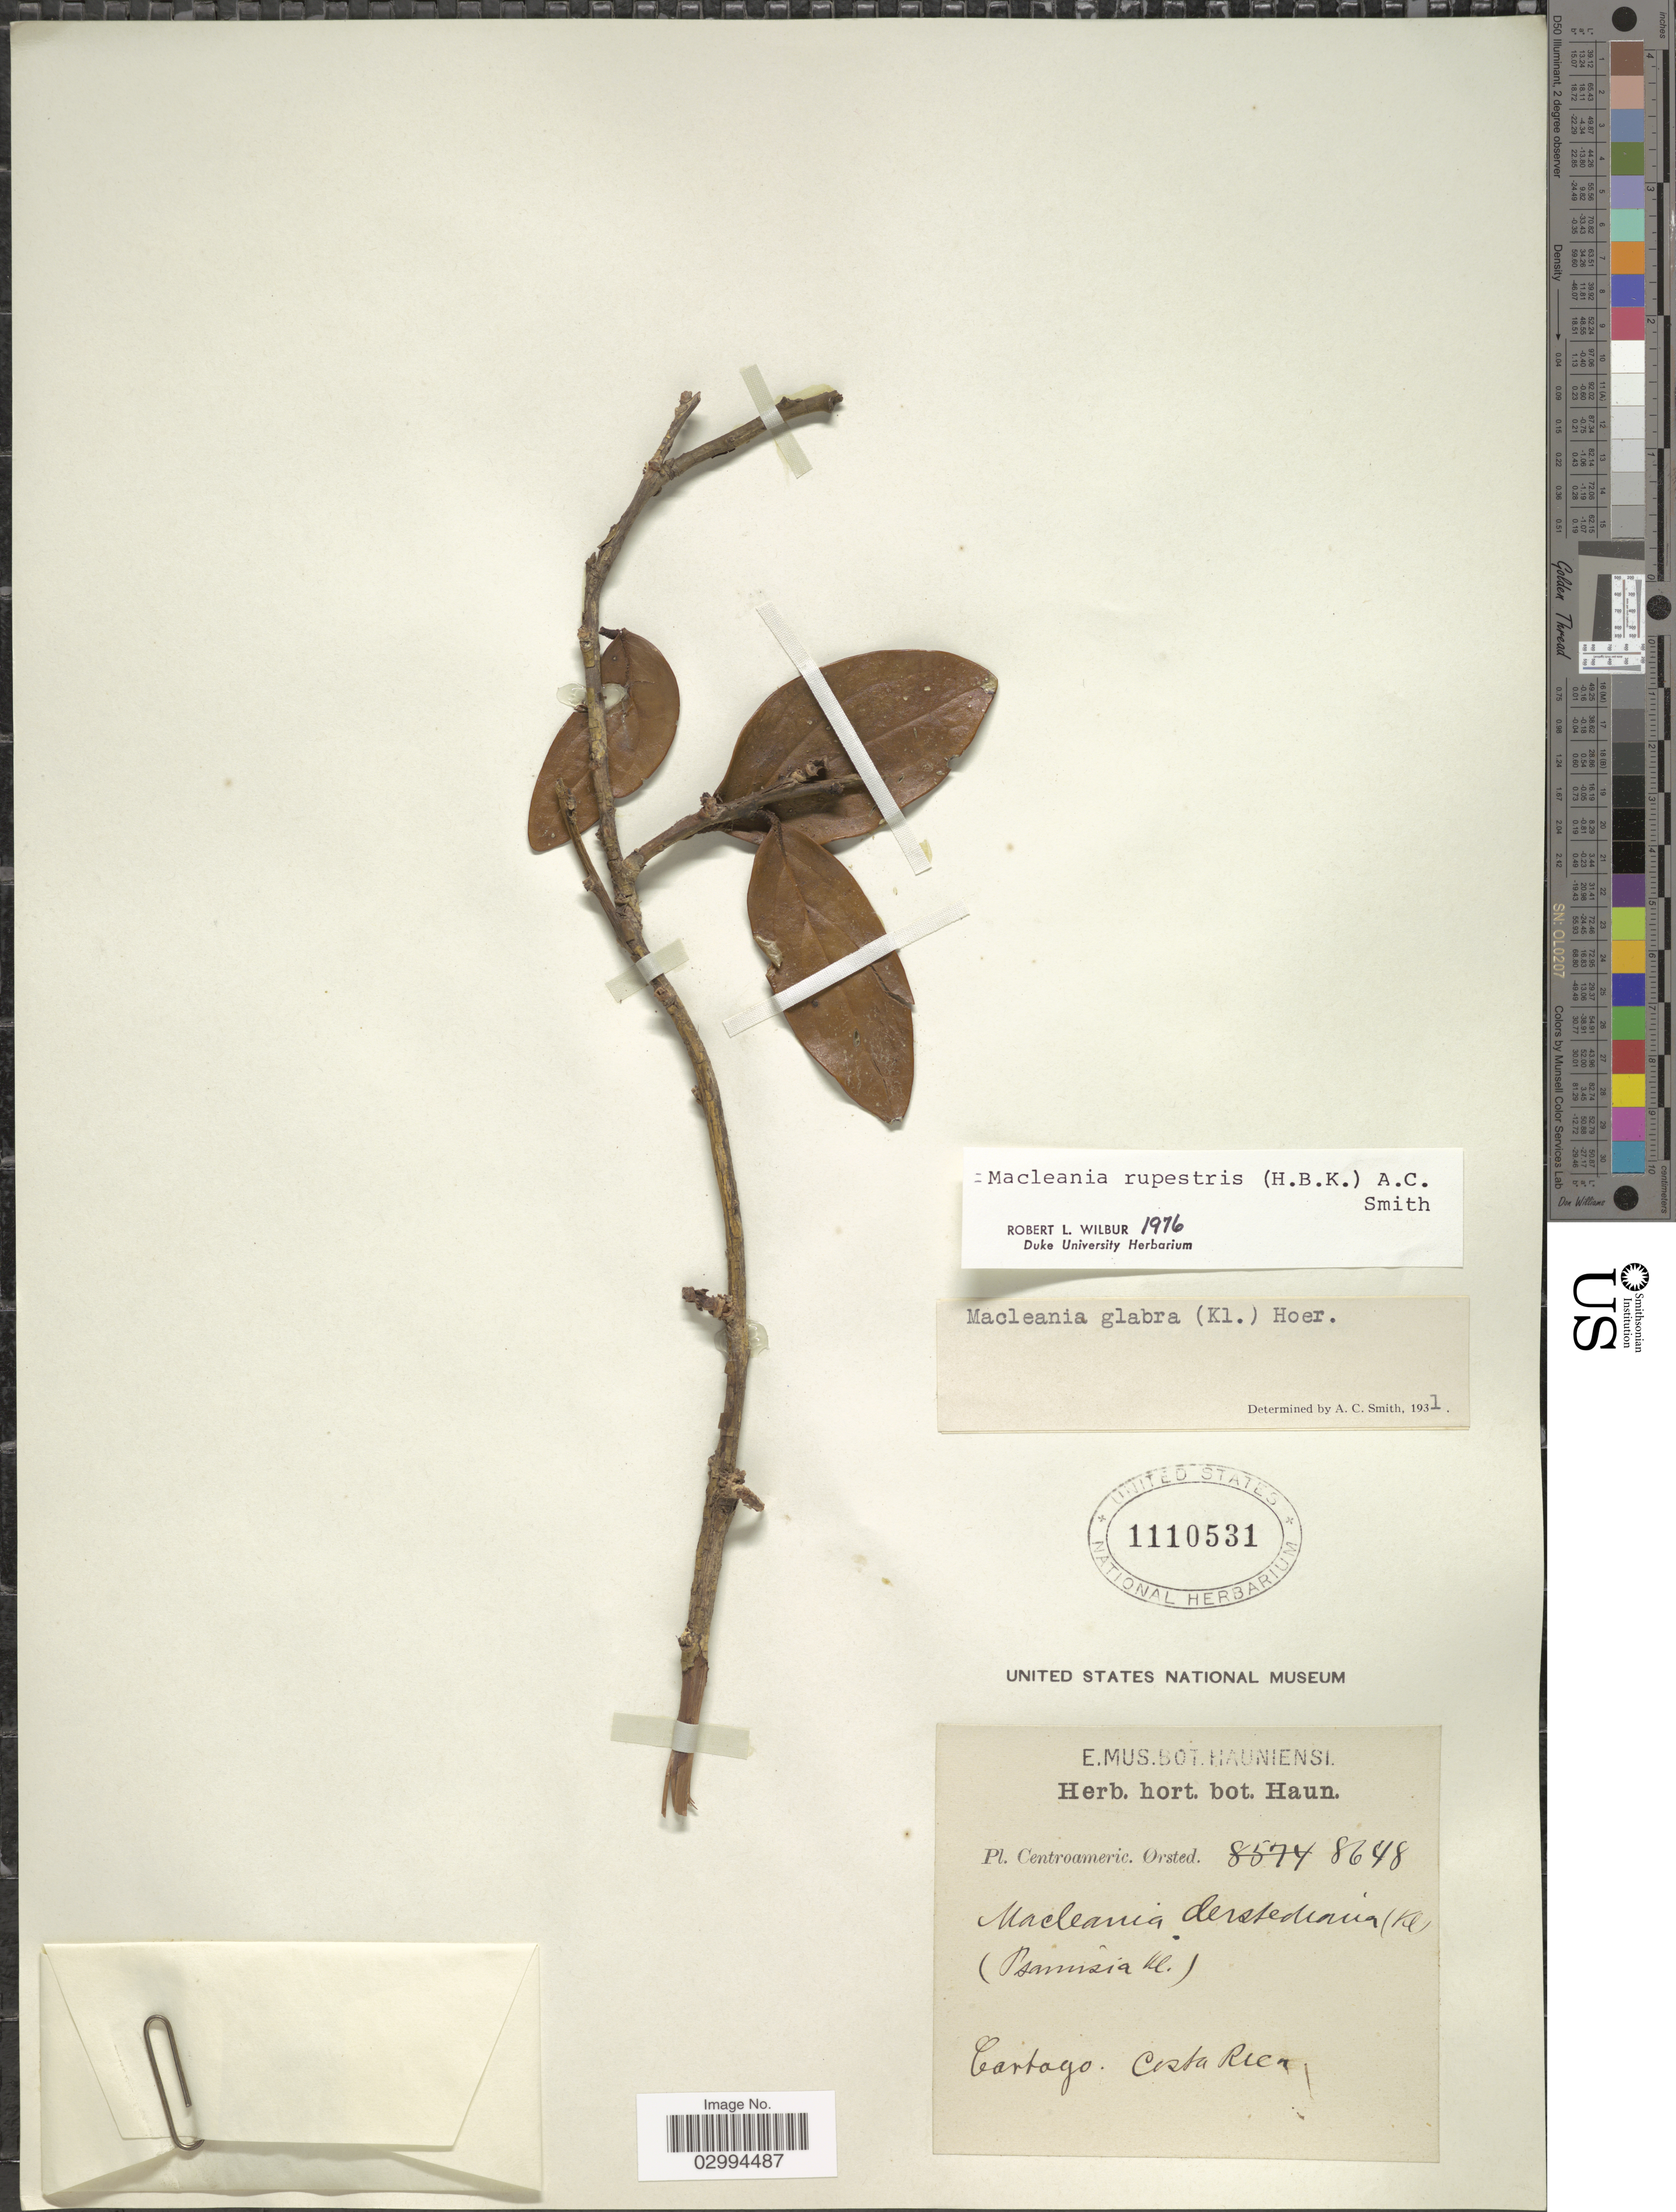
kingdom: Plantae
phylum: Tracheophyta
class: Magnoliopsida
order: Ericales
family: Ericaceae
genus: Macleania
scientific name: Macleania rupestris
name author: (Kunth) A.C. Sm.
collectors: Ørsted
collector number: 8648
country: Costa Rica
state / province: Cartago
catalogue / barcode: US 1110531